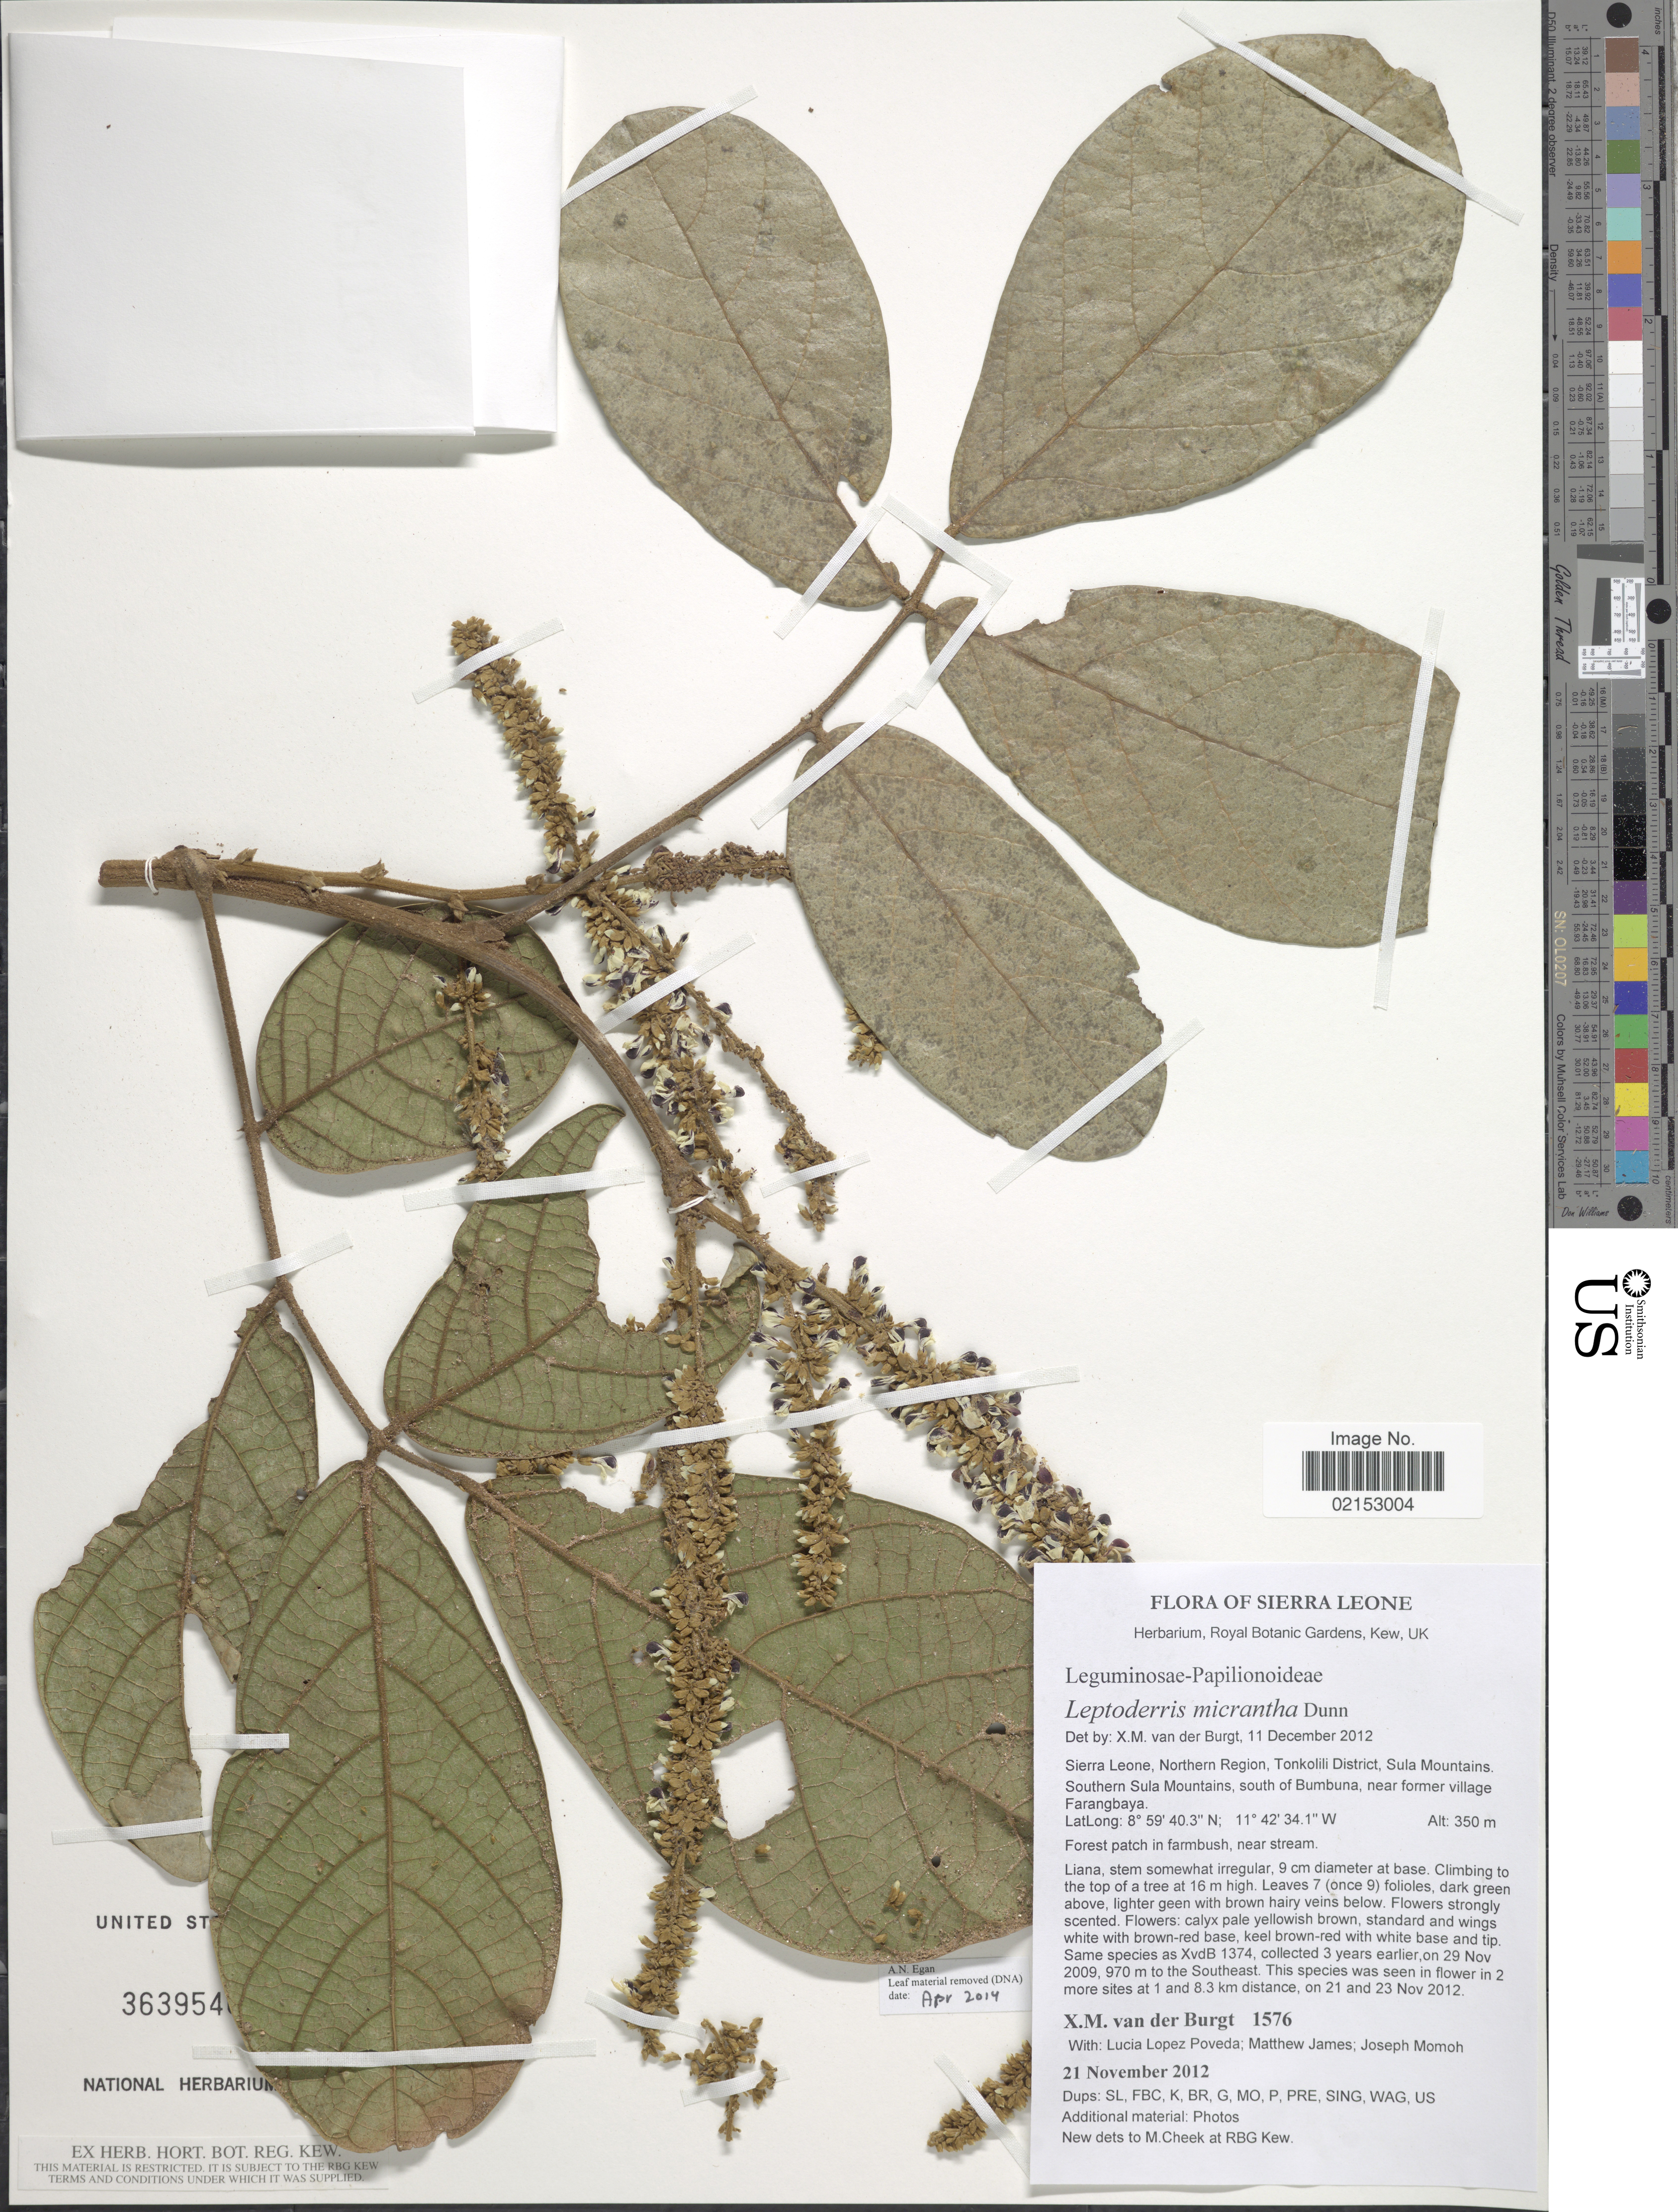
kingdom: Plantae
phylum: Tracheophyta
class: Magnoliopsida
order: Fabales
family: Fabaceae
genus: Leptoderris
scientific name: Leptoderris micrantha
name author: Dunn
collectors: X. M. van der Burgt, L. Poveda, M. James & J. Momoh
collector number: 1576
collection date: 2012-11-21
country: Sierra Leone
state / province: Northern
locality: Northern Region, Tonkolili District, Sula Mountains. Southern Sula Mountains, south of Bumbuna, near former village Farangbaya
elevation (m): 350